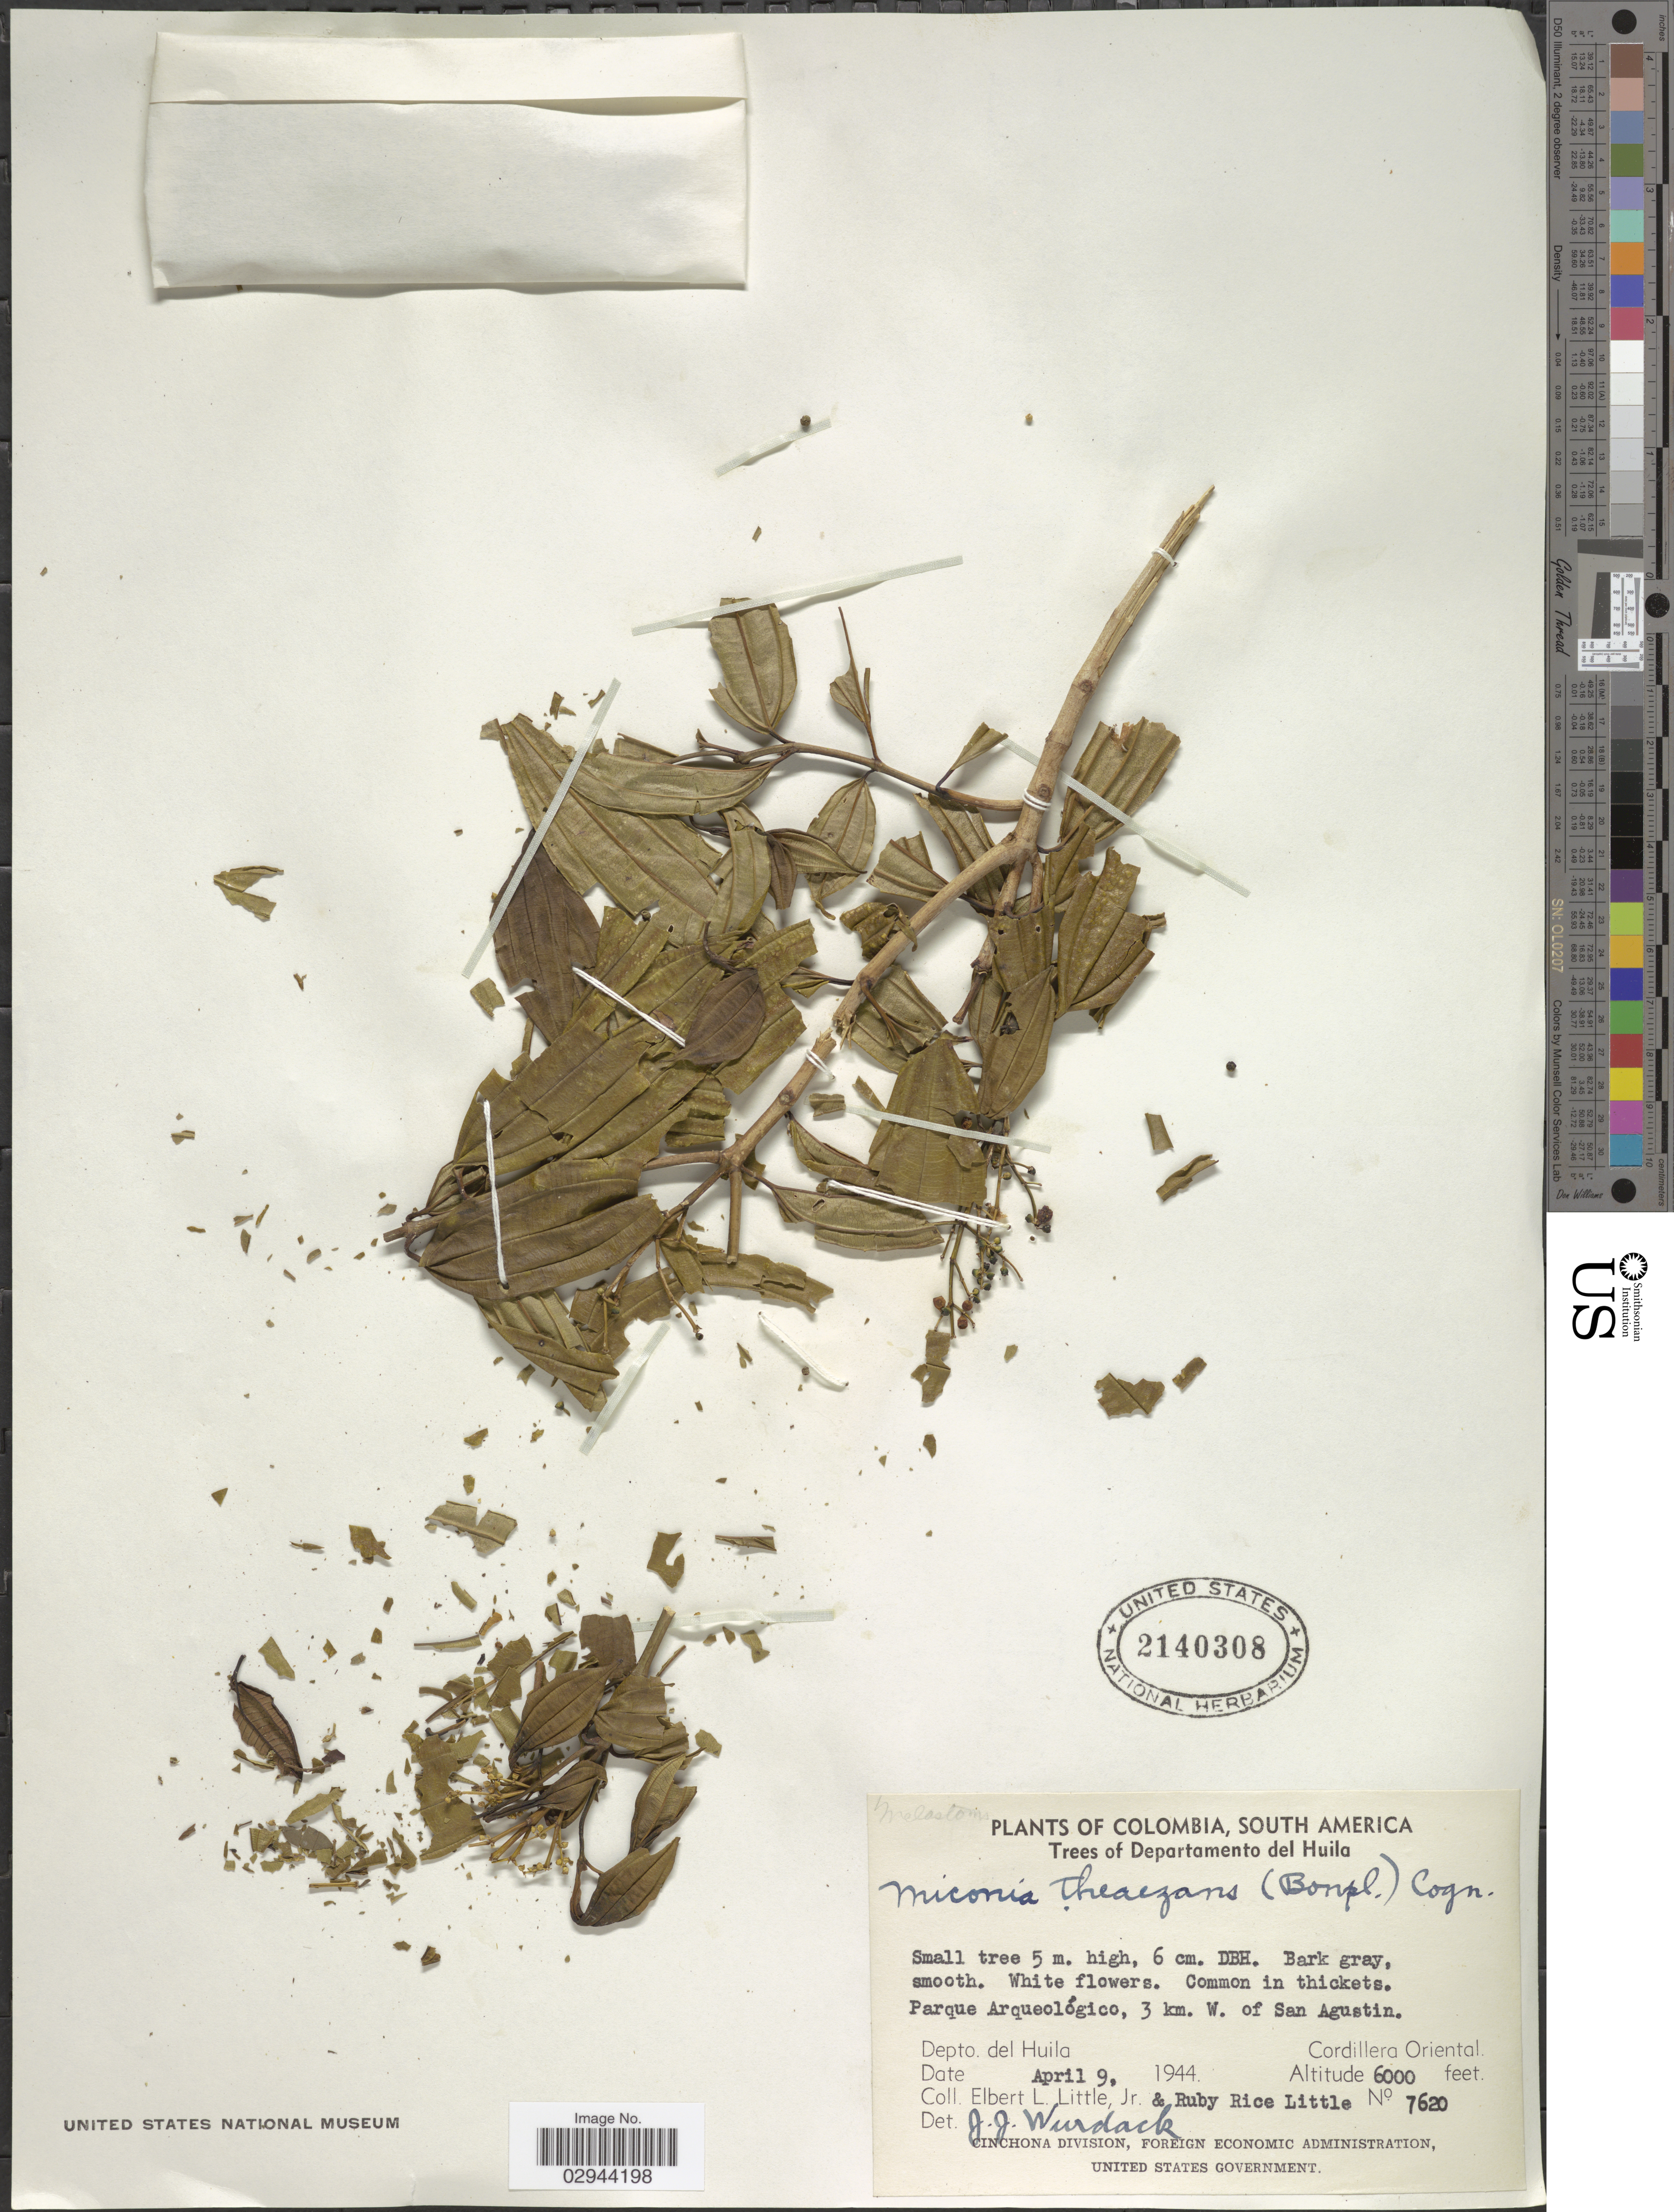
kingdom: Plantae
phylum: Tracheophyta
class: Magnoliopsida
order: Myrtales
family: Melastomataceae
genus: Miconia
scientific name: Miconia theizans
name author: (Bonpl.) Cogn.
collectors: E. L. Little & R. R. Little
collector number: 7620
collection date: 1944-04-09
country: Colombia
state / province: Huila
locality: Parque Arqueológica, 3 km. W. of San Agustin, Cordillera Oriental.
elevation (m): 1829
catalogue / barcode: US 2140308